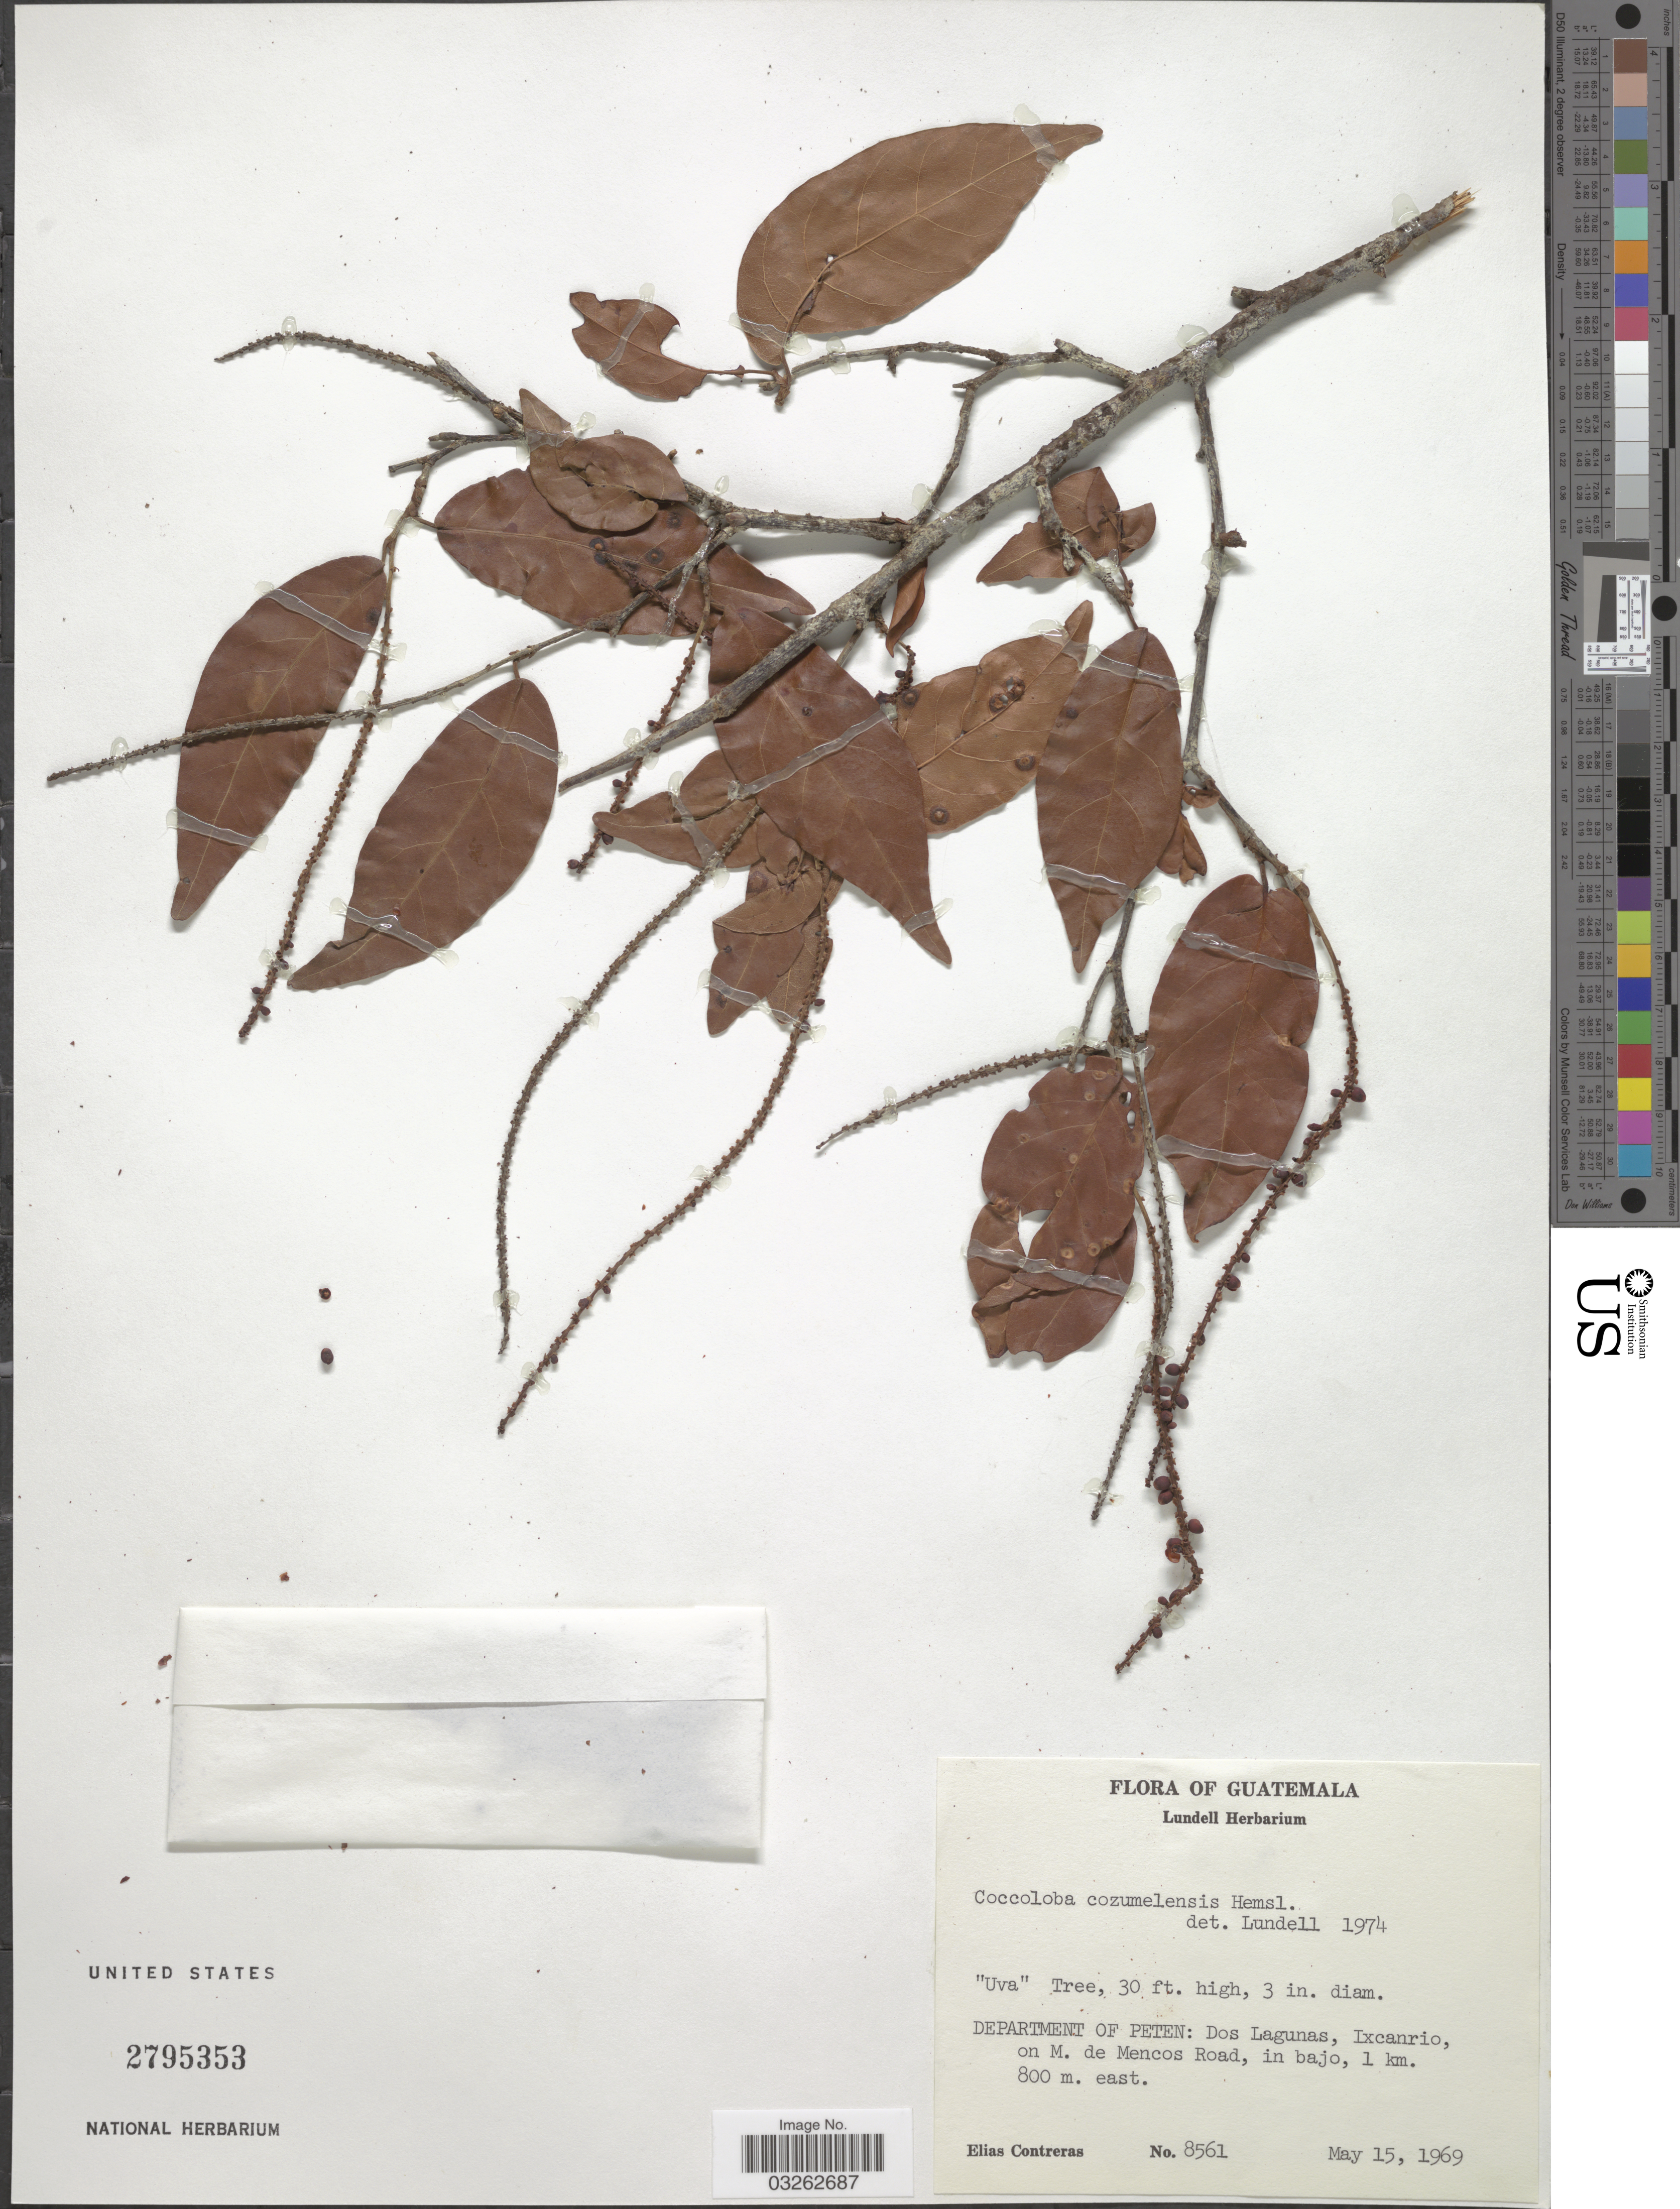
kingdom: Plantae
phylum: Tracheophyta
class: Magnoliopsida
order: Caryophyllales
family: Polygonaceae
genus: Coccoloba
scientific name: Coccoloba cozumelensis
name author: Hemsl.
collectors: E. Contreras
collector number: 8561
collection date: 1969-05-15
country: Guatemala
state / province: El Petén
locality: Department of Peten: Dos Lagunas, Ixcanrio, on M. de Mencos Road, in bajo, 1 km. east.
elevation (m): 800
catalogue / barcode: US 2795353